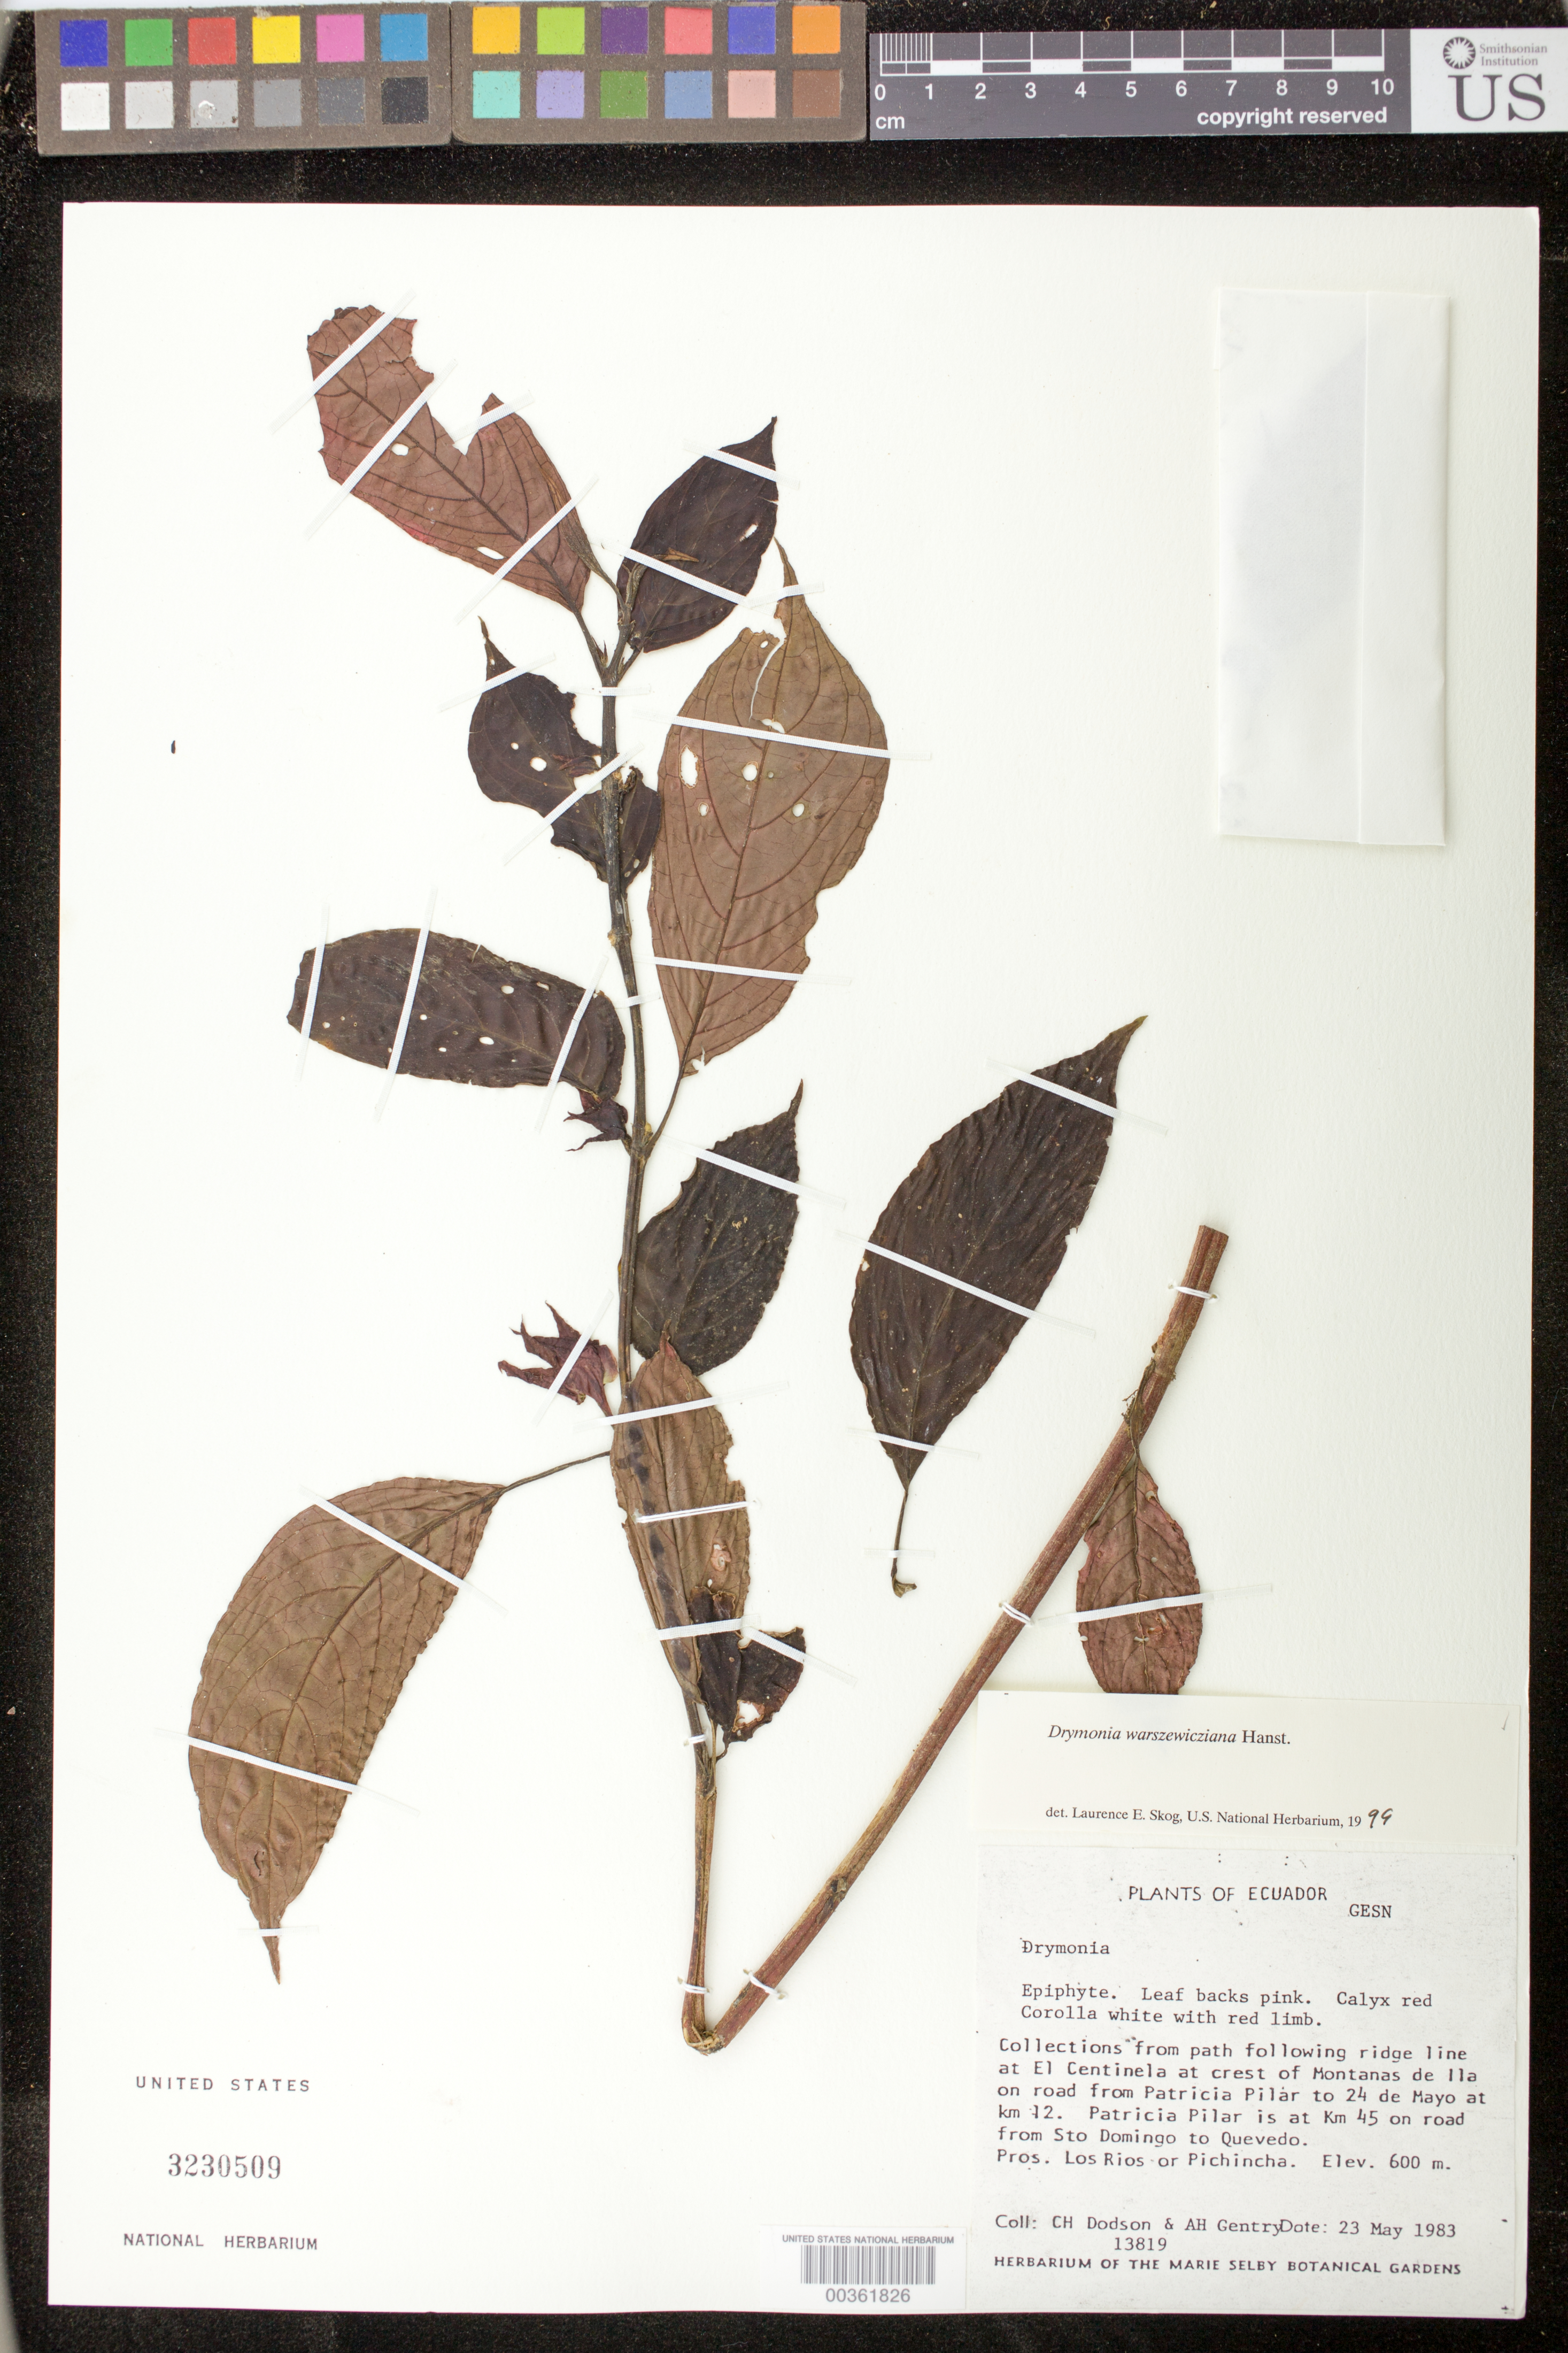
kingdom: Plantae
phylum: Tracheophyta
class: Magnoliopsida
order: Lamiales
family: Gesneriaceae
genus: Drymonia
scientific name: Drymonia warszewicziana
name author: Hanst.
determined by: Clark, J. L., (SEL), The Marie Selby Botanical Garden (UNITED STATES)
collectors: C. H. Dodson & A. H. Gentry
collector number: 13819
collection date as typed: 23 May 1983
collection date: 1983-05-23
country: Ecuador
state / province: Los Ríos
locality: Path following ridge line at El Centinela at crest of Montanas de Ila on road from Patricia Pilar to 24 de Mayo at km 12; Patricia Pilar is at Km 45 on road from Sto Domingo to Quevedo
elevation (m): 600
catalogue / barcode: US 3230509